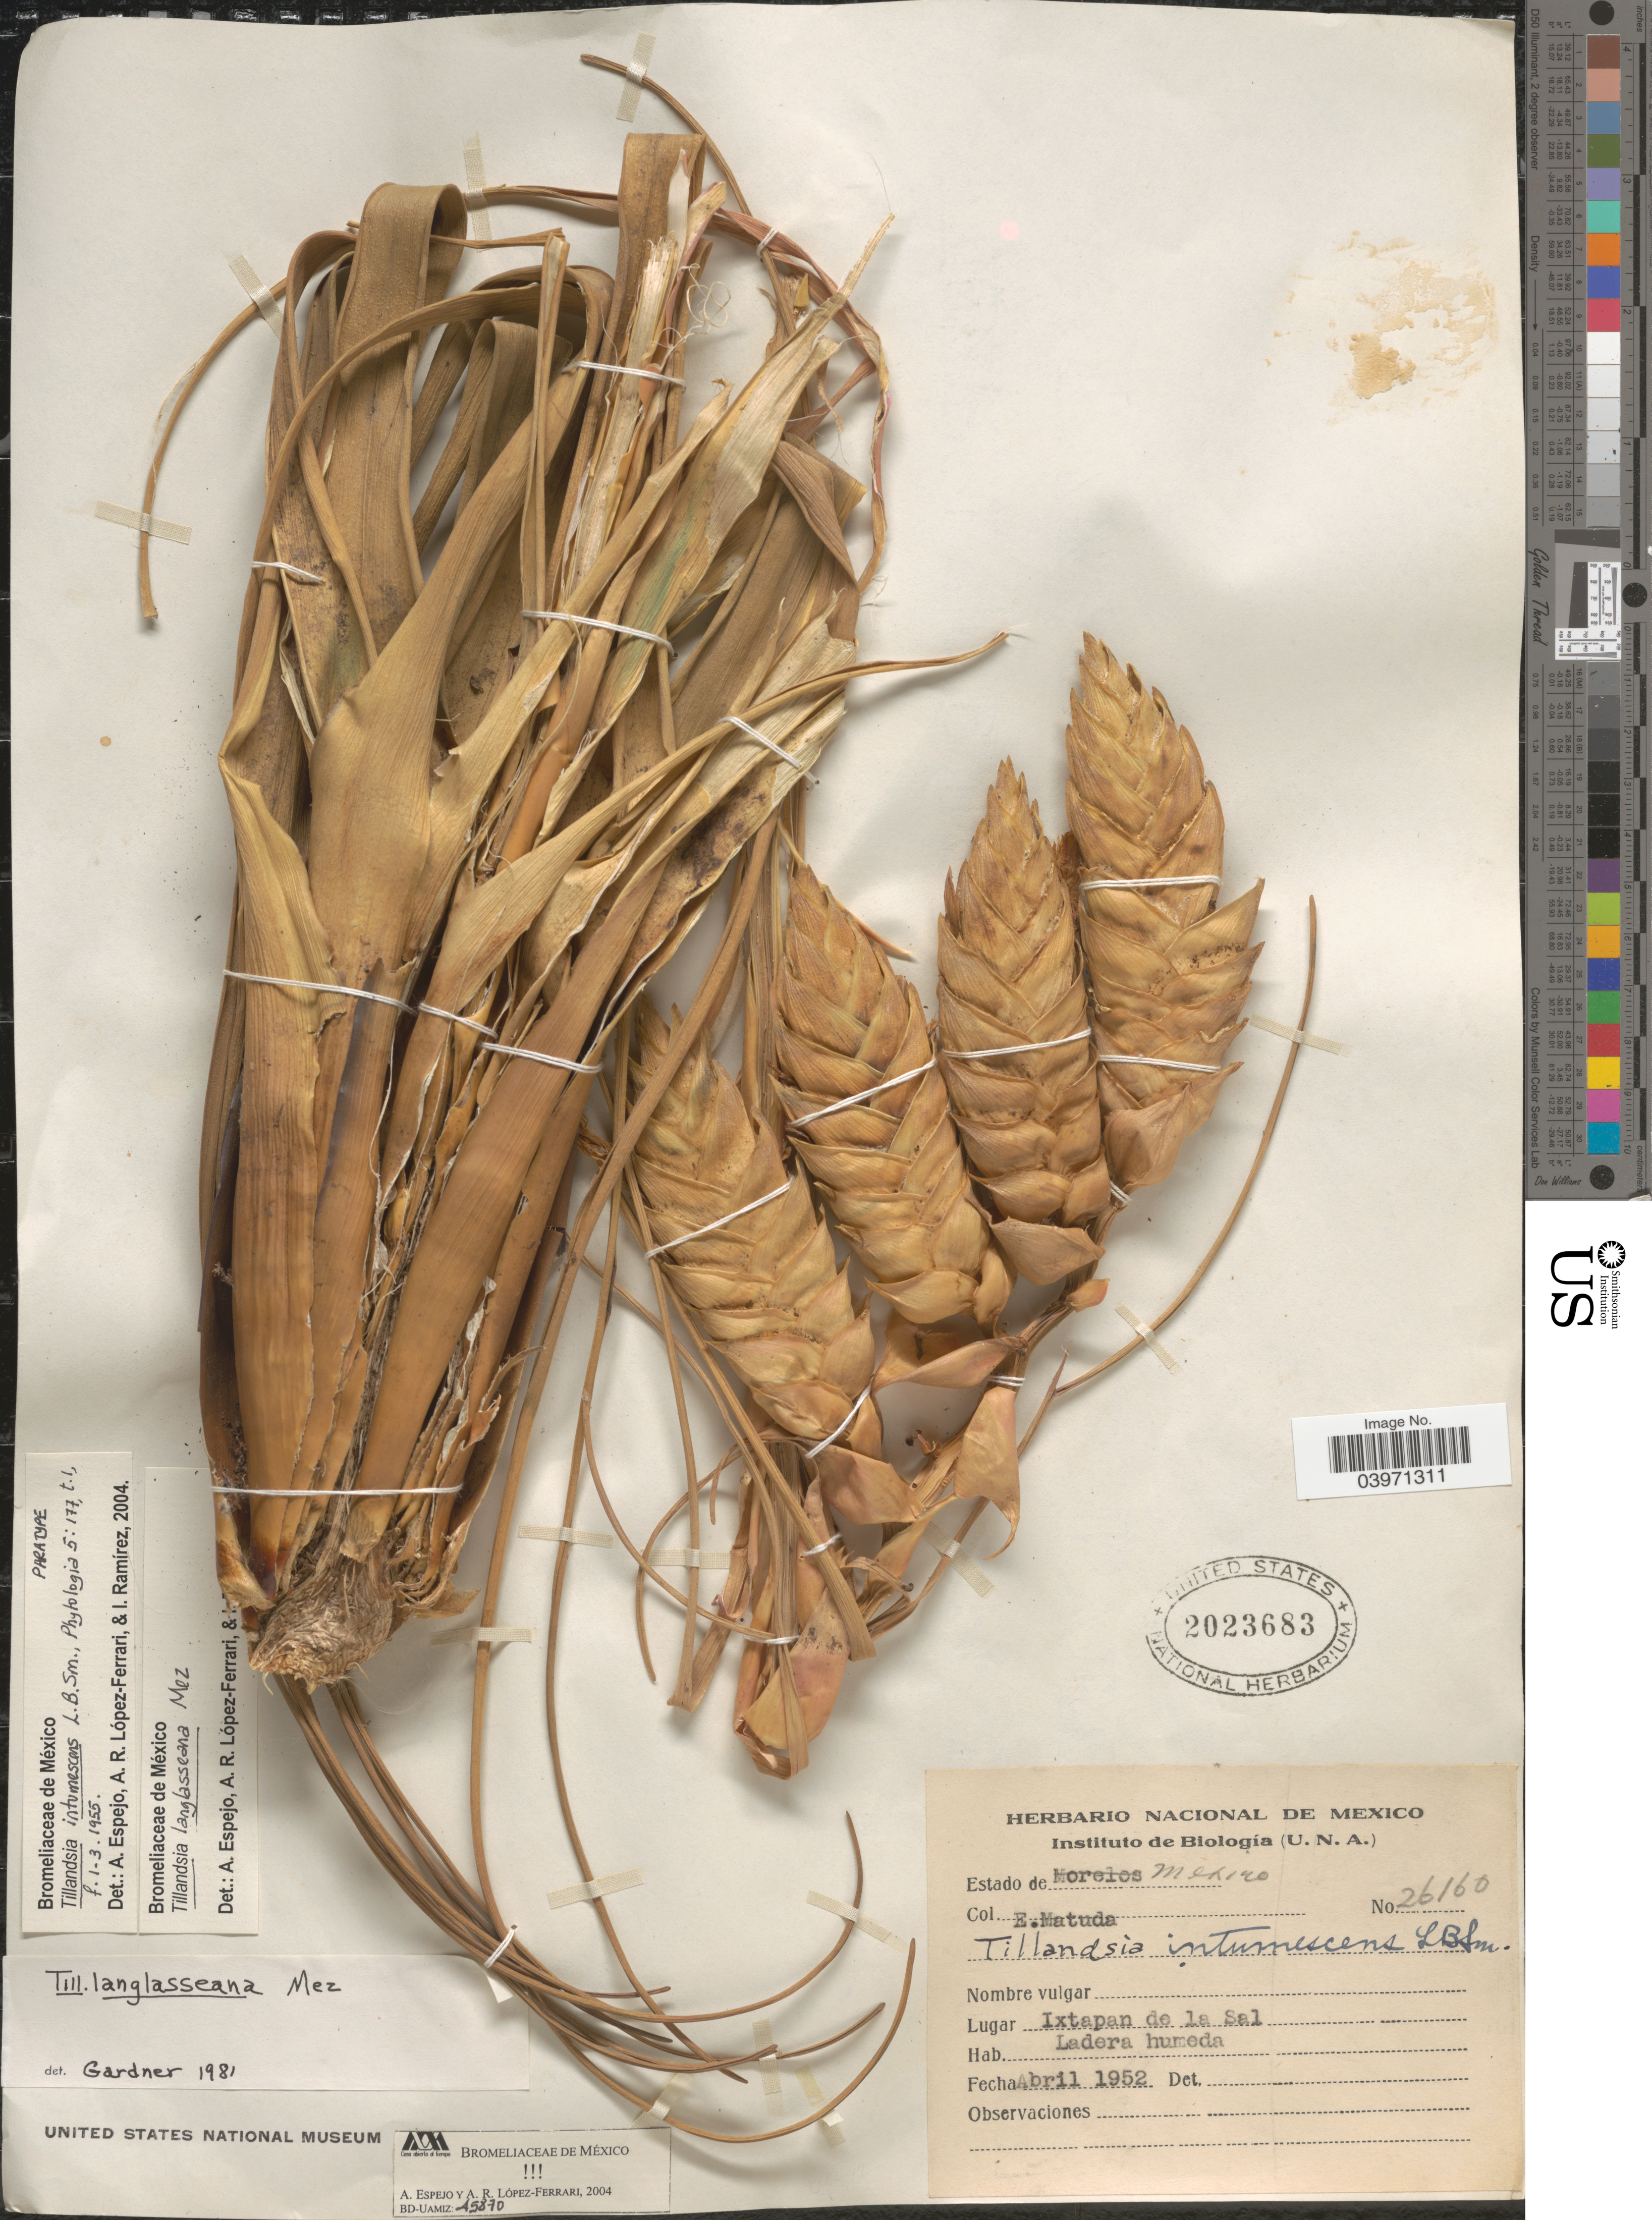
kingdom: Plantae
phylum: Tracheophyta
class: Liliopsida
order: Poales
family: Bromeliaceae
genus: Tillandsia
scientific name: Tillandsia langlasseana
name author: Mez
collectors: E. Matuda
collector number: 26160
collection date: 1952-04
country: Mexico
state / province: México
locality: Ixtapan de la Sal.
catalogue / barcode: US 2023683